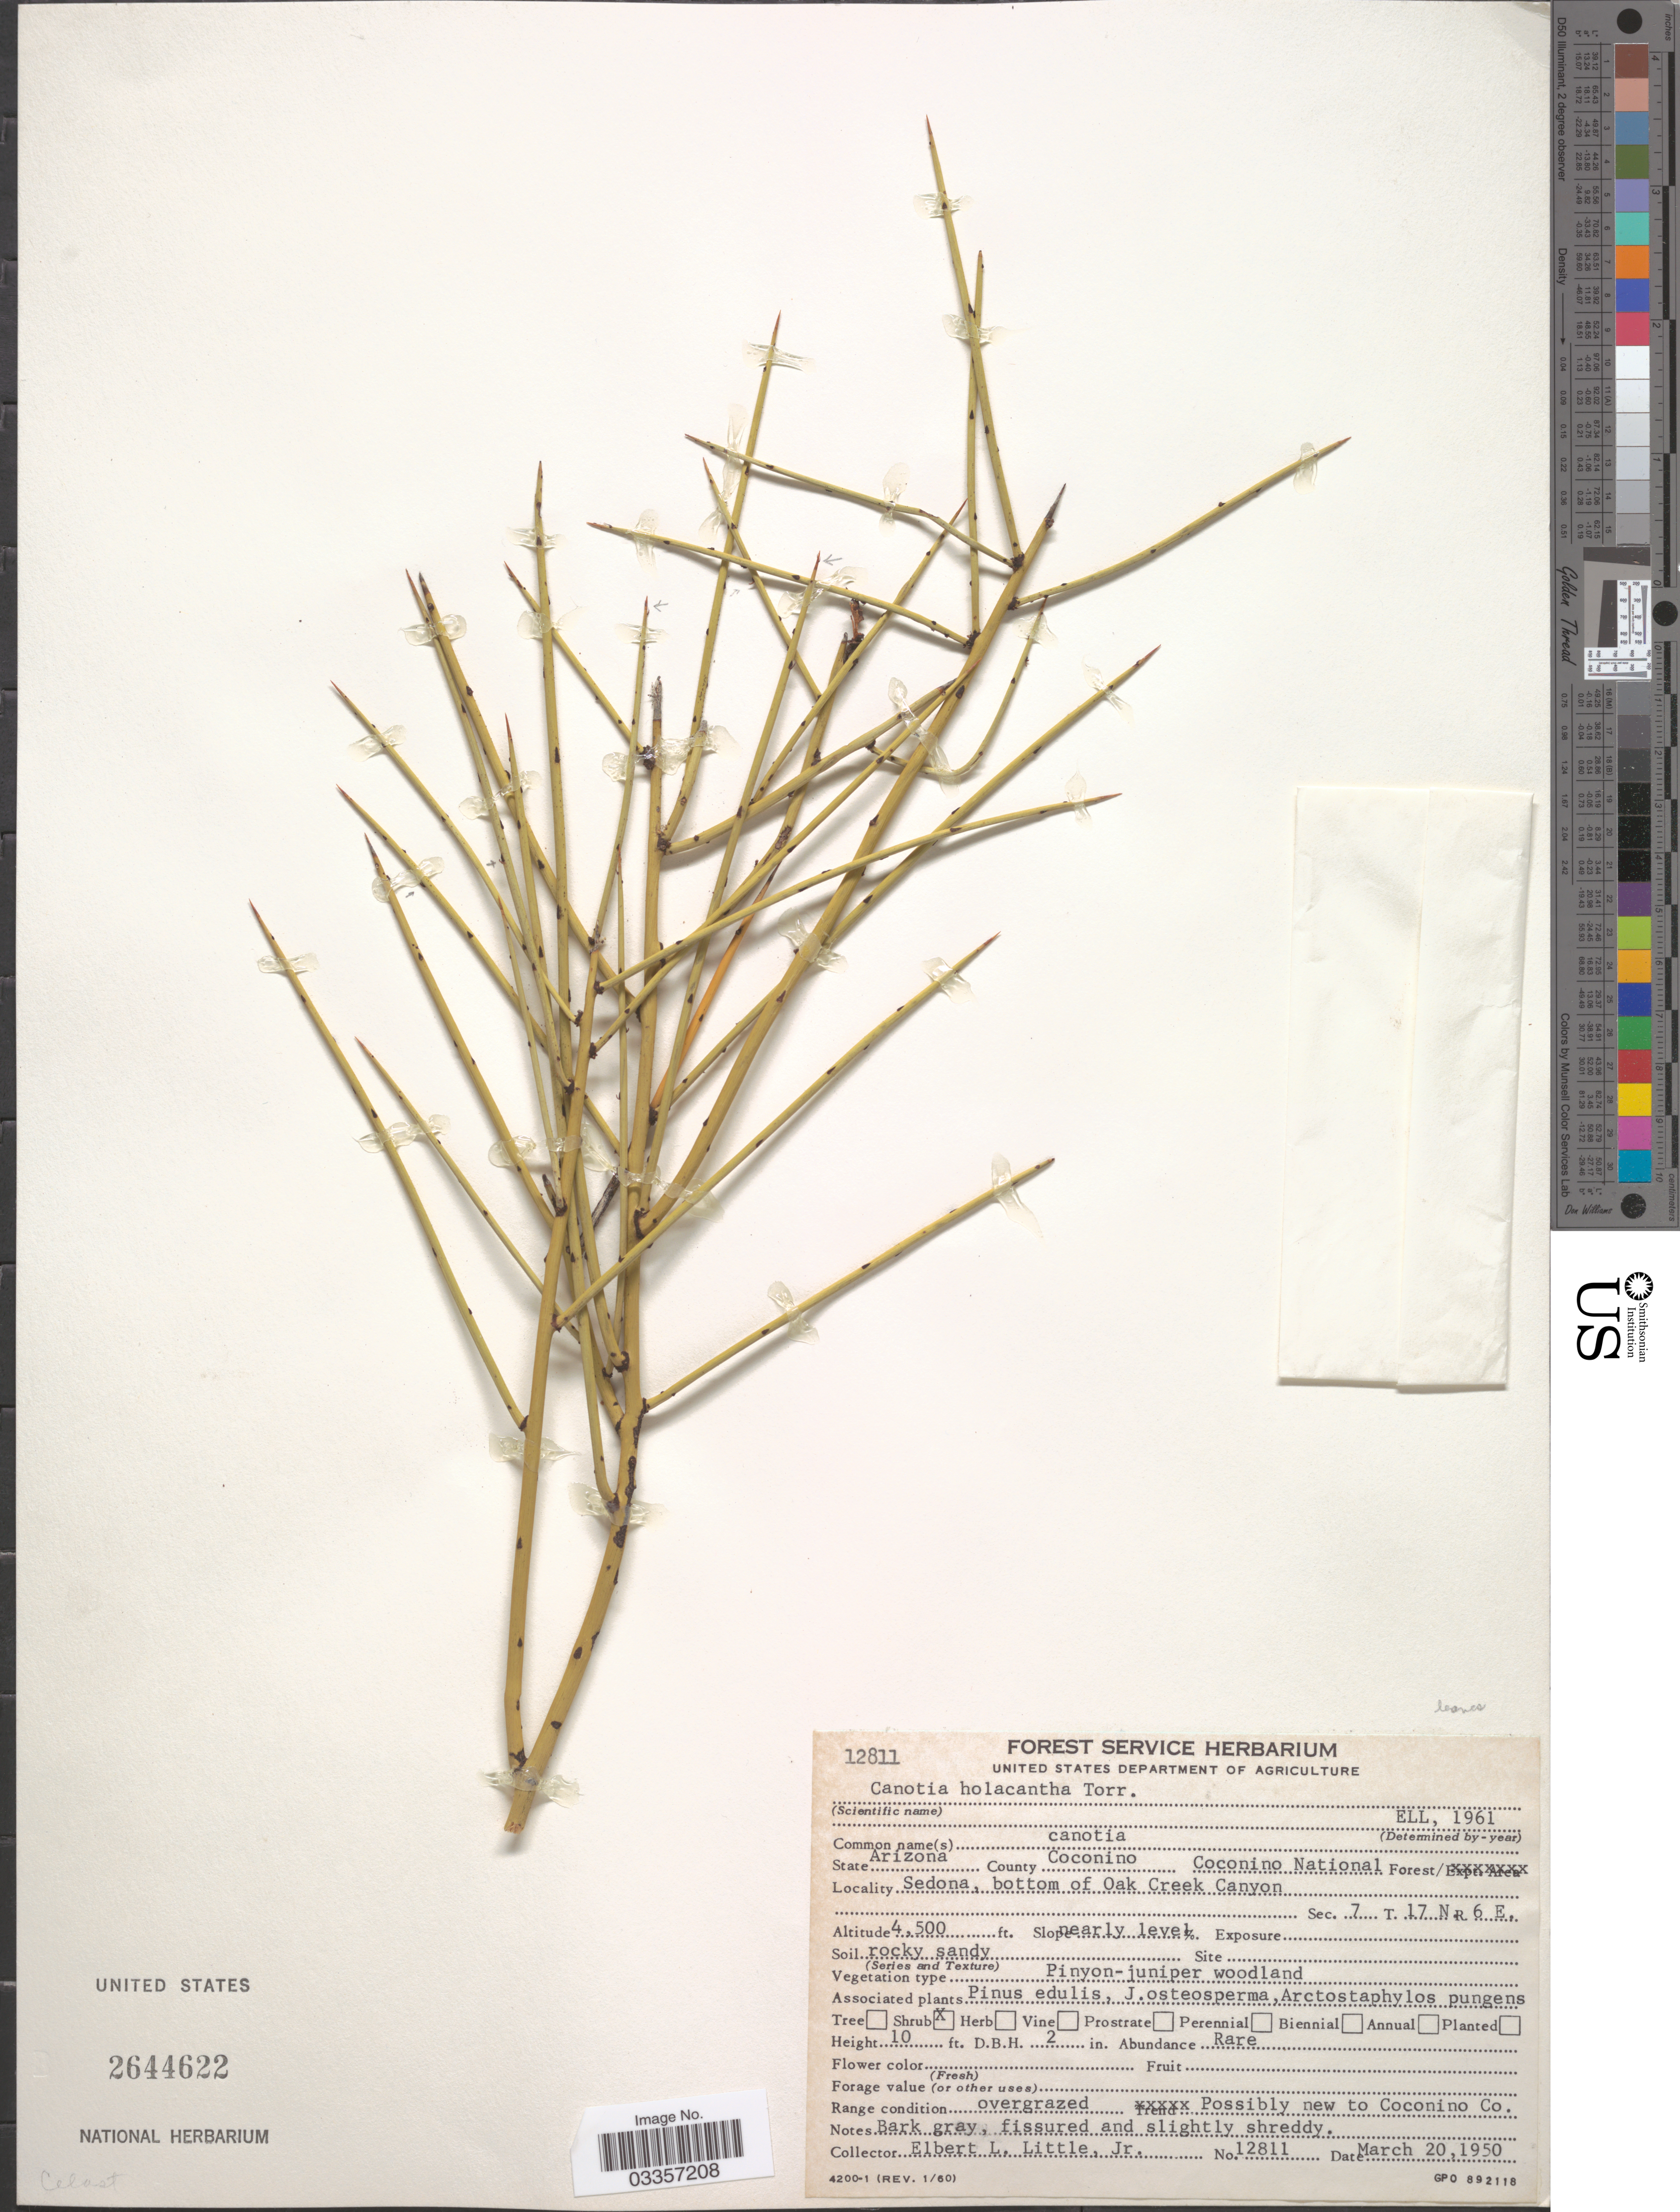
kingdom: Plantae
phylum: Tracheophyta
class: Magnoliopsida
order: Celastrales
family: Celastraceae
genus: Canotia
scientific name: Canotia holacantha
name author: Torr.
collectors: E. L. Little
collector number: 12811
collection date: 1950-03-20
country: United States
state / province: Arizona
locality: County Coconino, Coconino National Forest, Sedona, bottom of Oak Creek Canyon, Sec. 7 T17N R6E.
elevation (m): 1372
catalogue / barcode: US 2644622